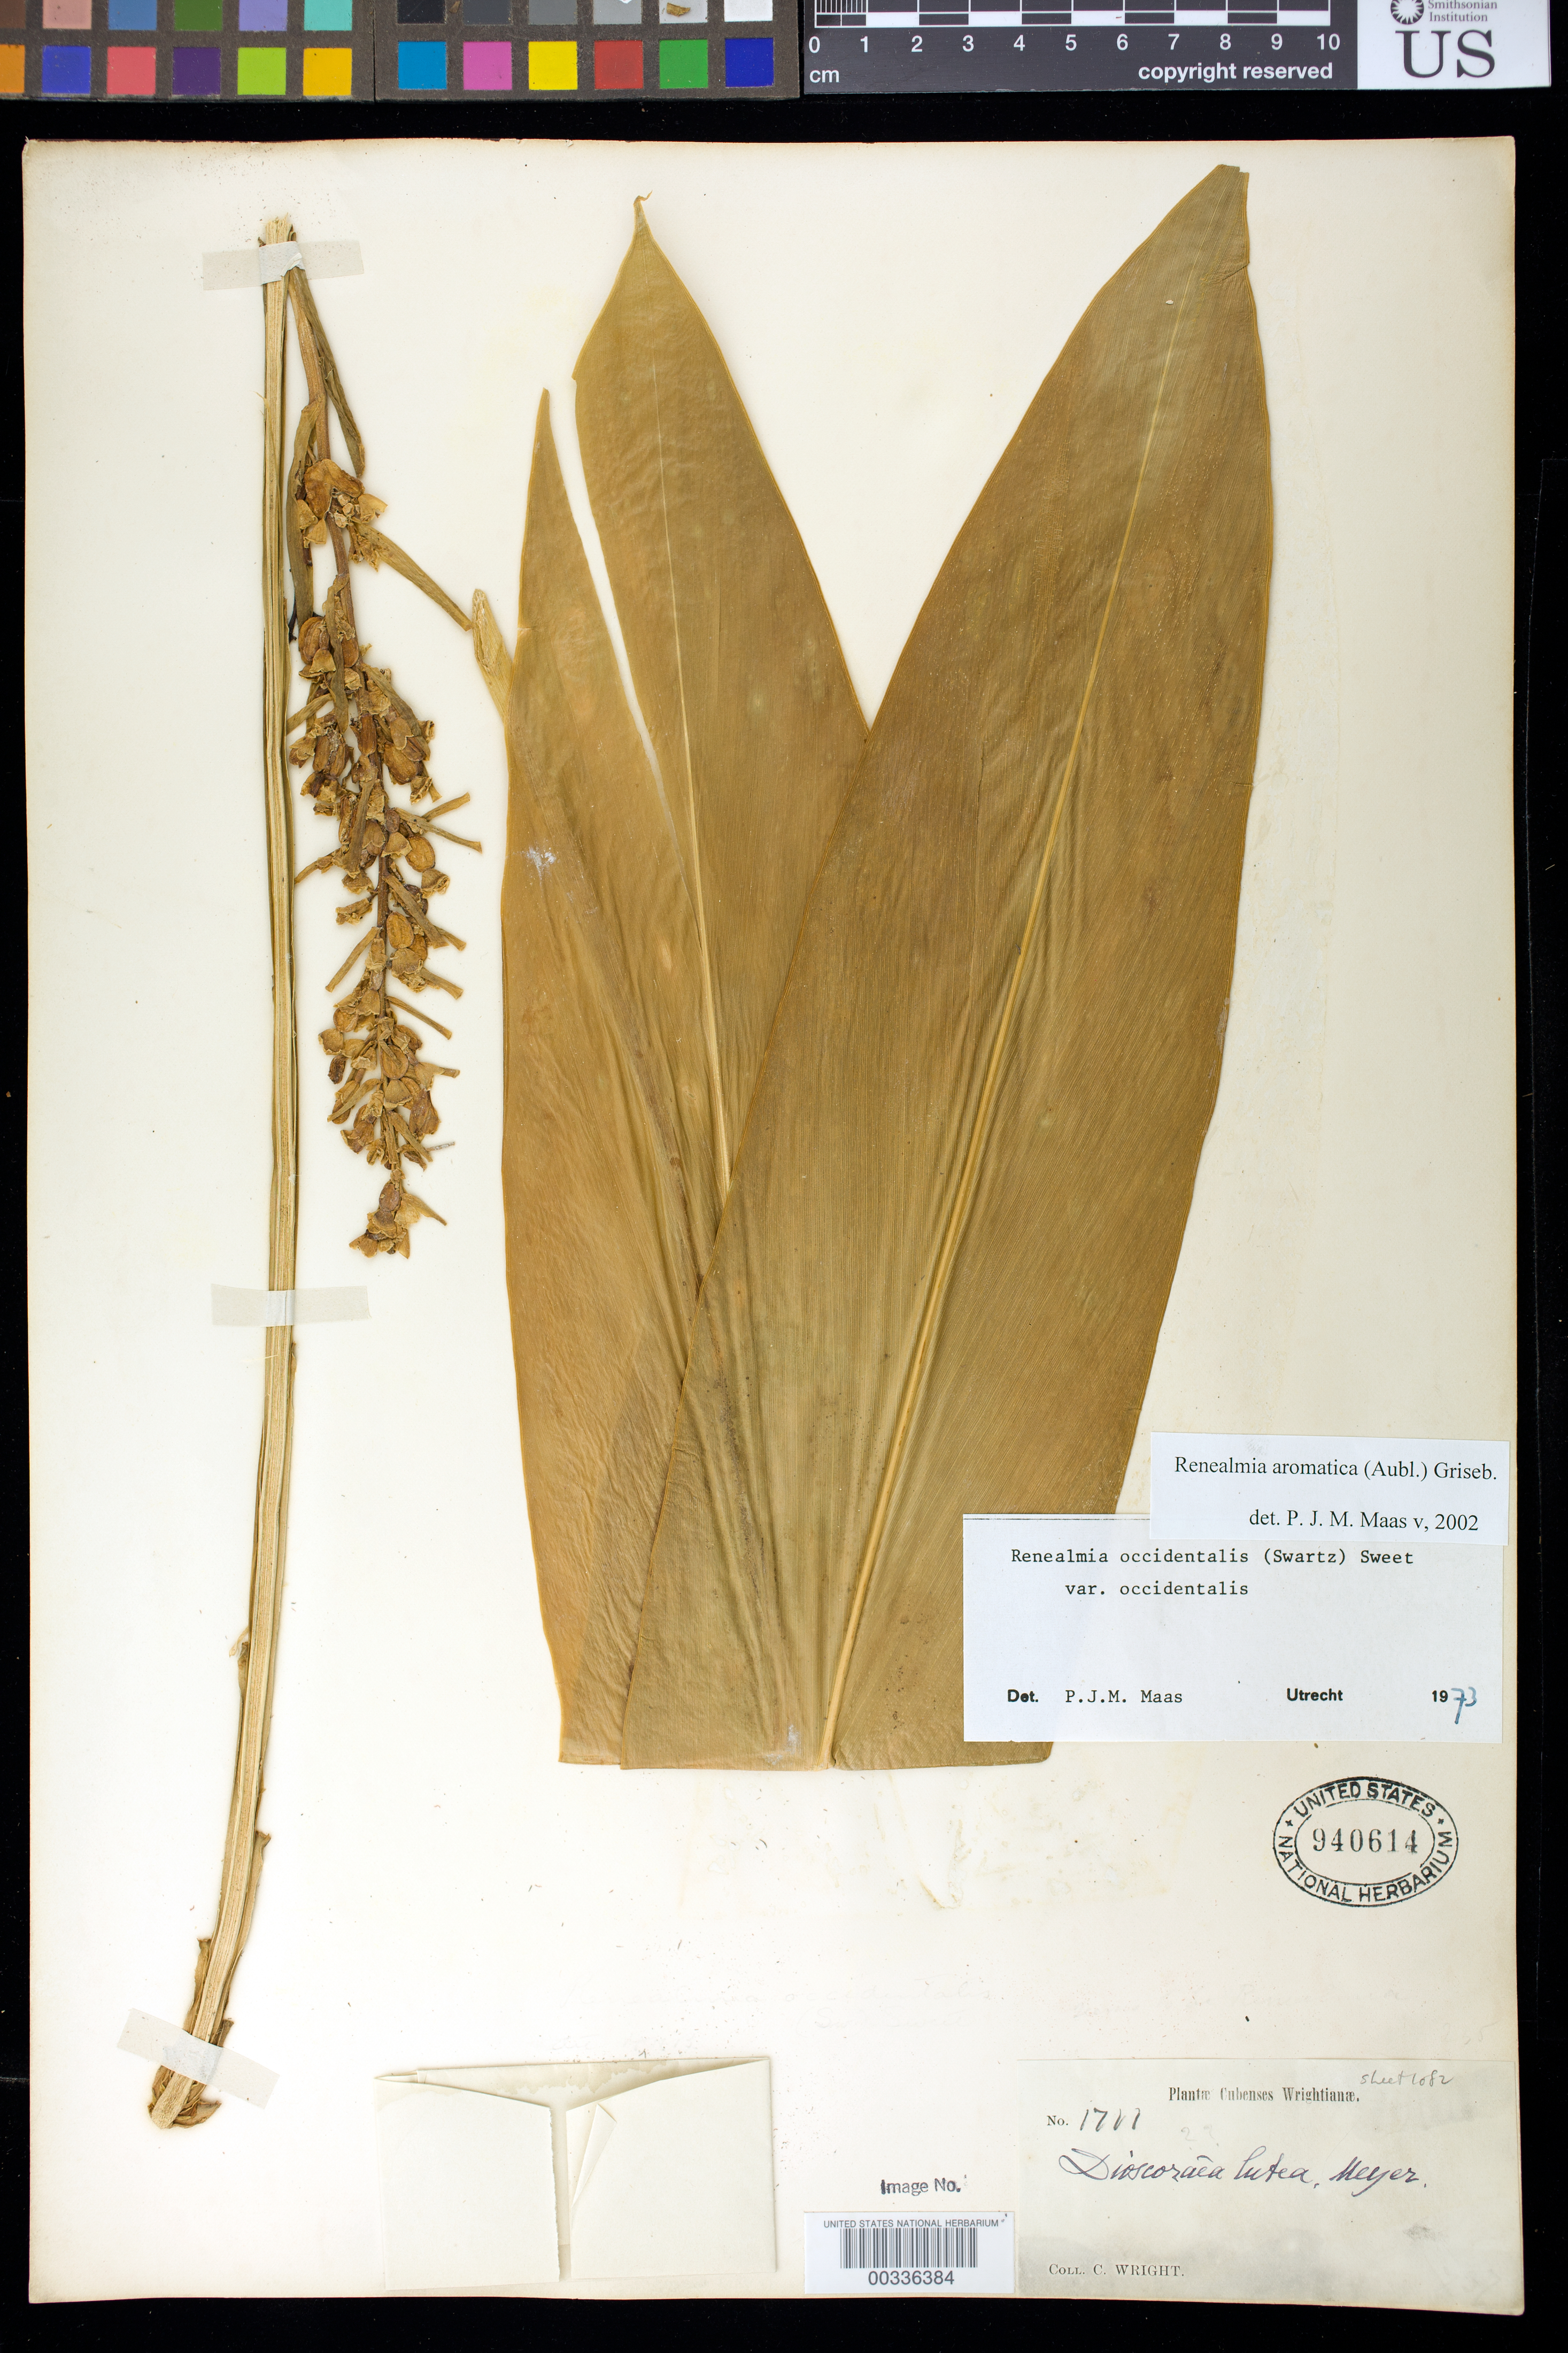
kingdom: Plantae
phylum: Tracheophyta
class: Liliopsida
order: Zingiberales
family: Zingiberaceae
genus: Renealmia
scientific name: Renealmia aromatica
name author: (Aubl.) Griseb.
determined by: Maas, Paul J. M.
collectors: C. Wright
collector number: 1711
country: Cuba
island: Greater Antilles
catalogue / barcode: US 940614